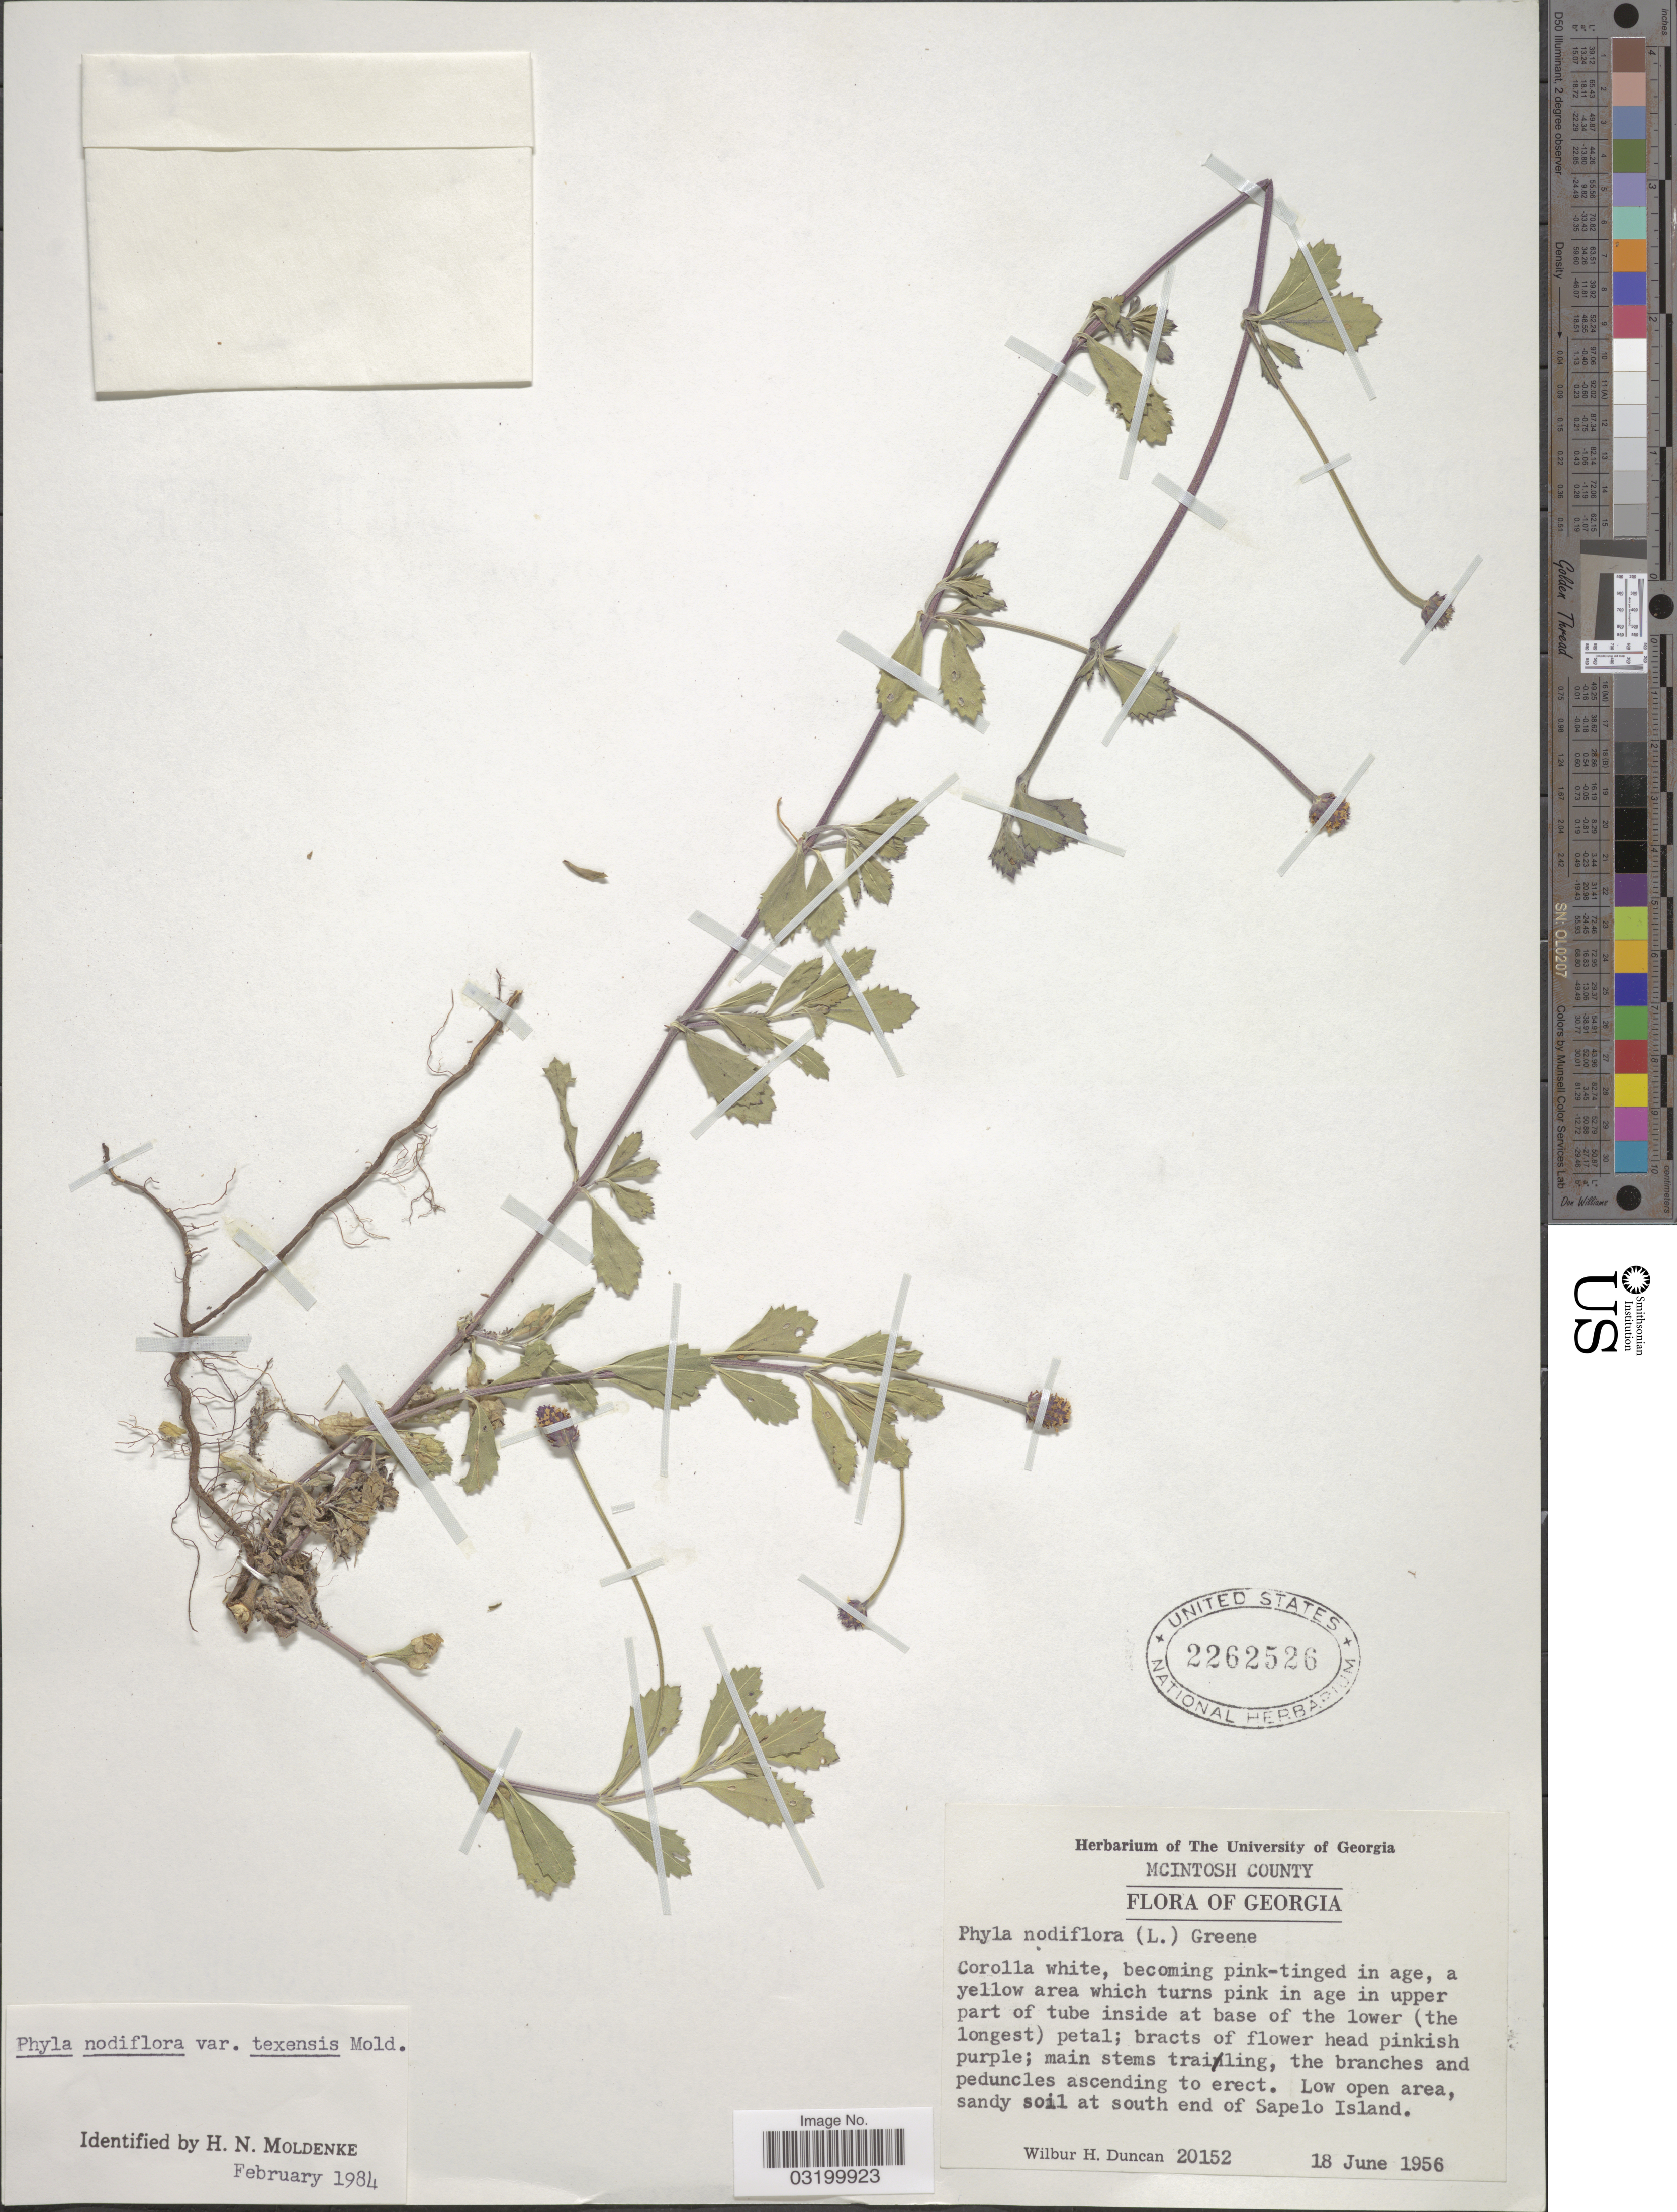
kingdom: Plantae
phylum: Tracheophyta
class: Magnoliopsida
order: Lamiales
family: Verbenaceae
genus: Phyla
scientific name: Phyla nodiflora var. texensis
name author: (L.) Greene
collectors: W. H. Duncan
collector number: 20152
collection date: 1956-06-18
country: United States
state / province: Georgia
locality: McIntosh County. Low open area, sandy soil at south end of Sapelo Island.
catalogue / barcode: US 2262526